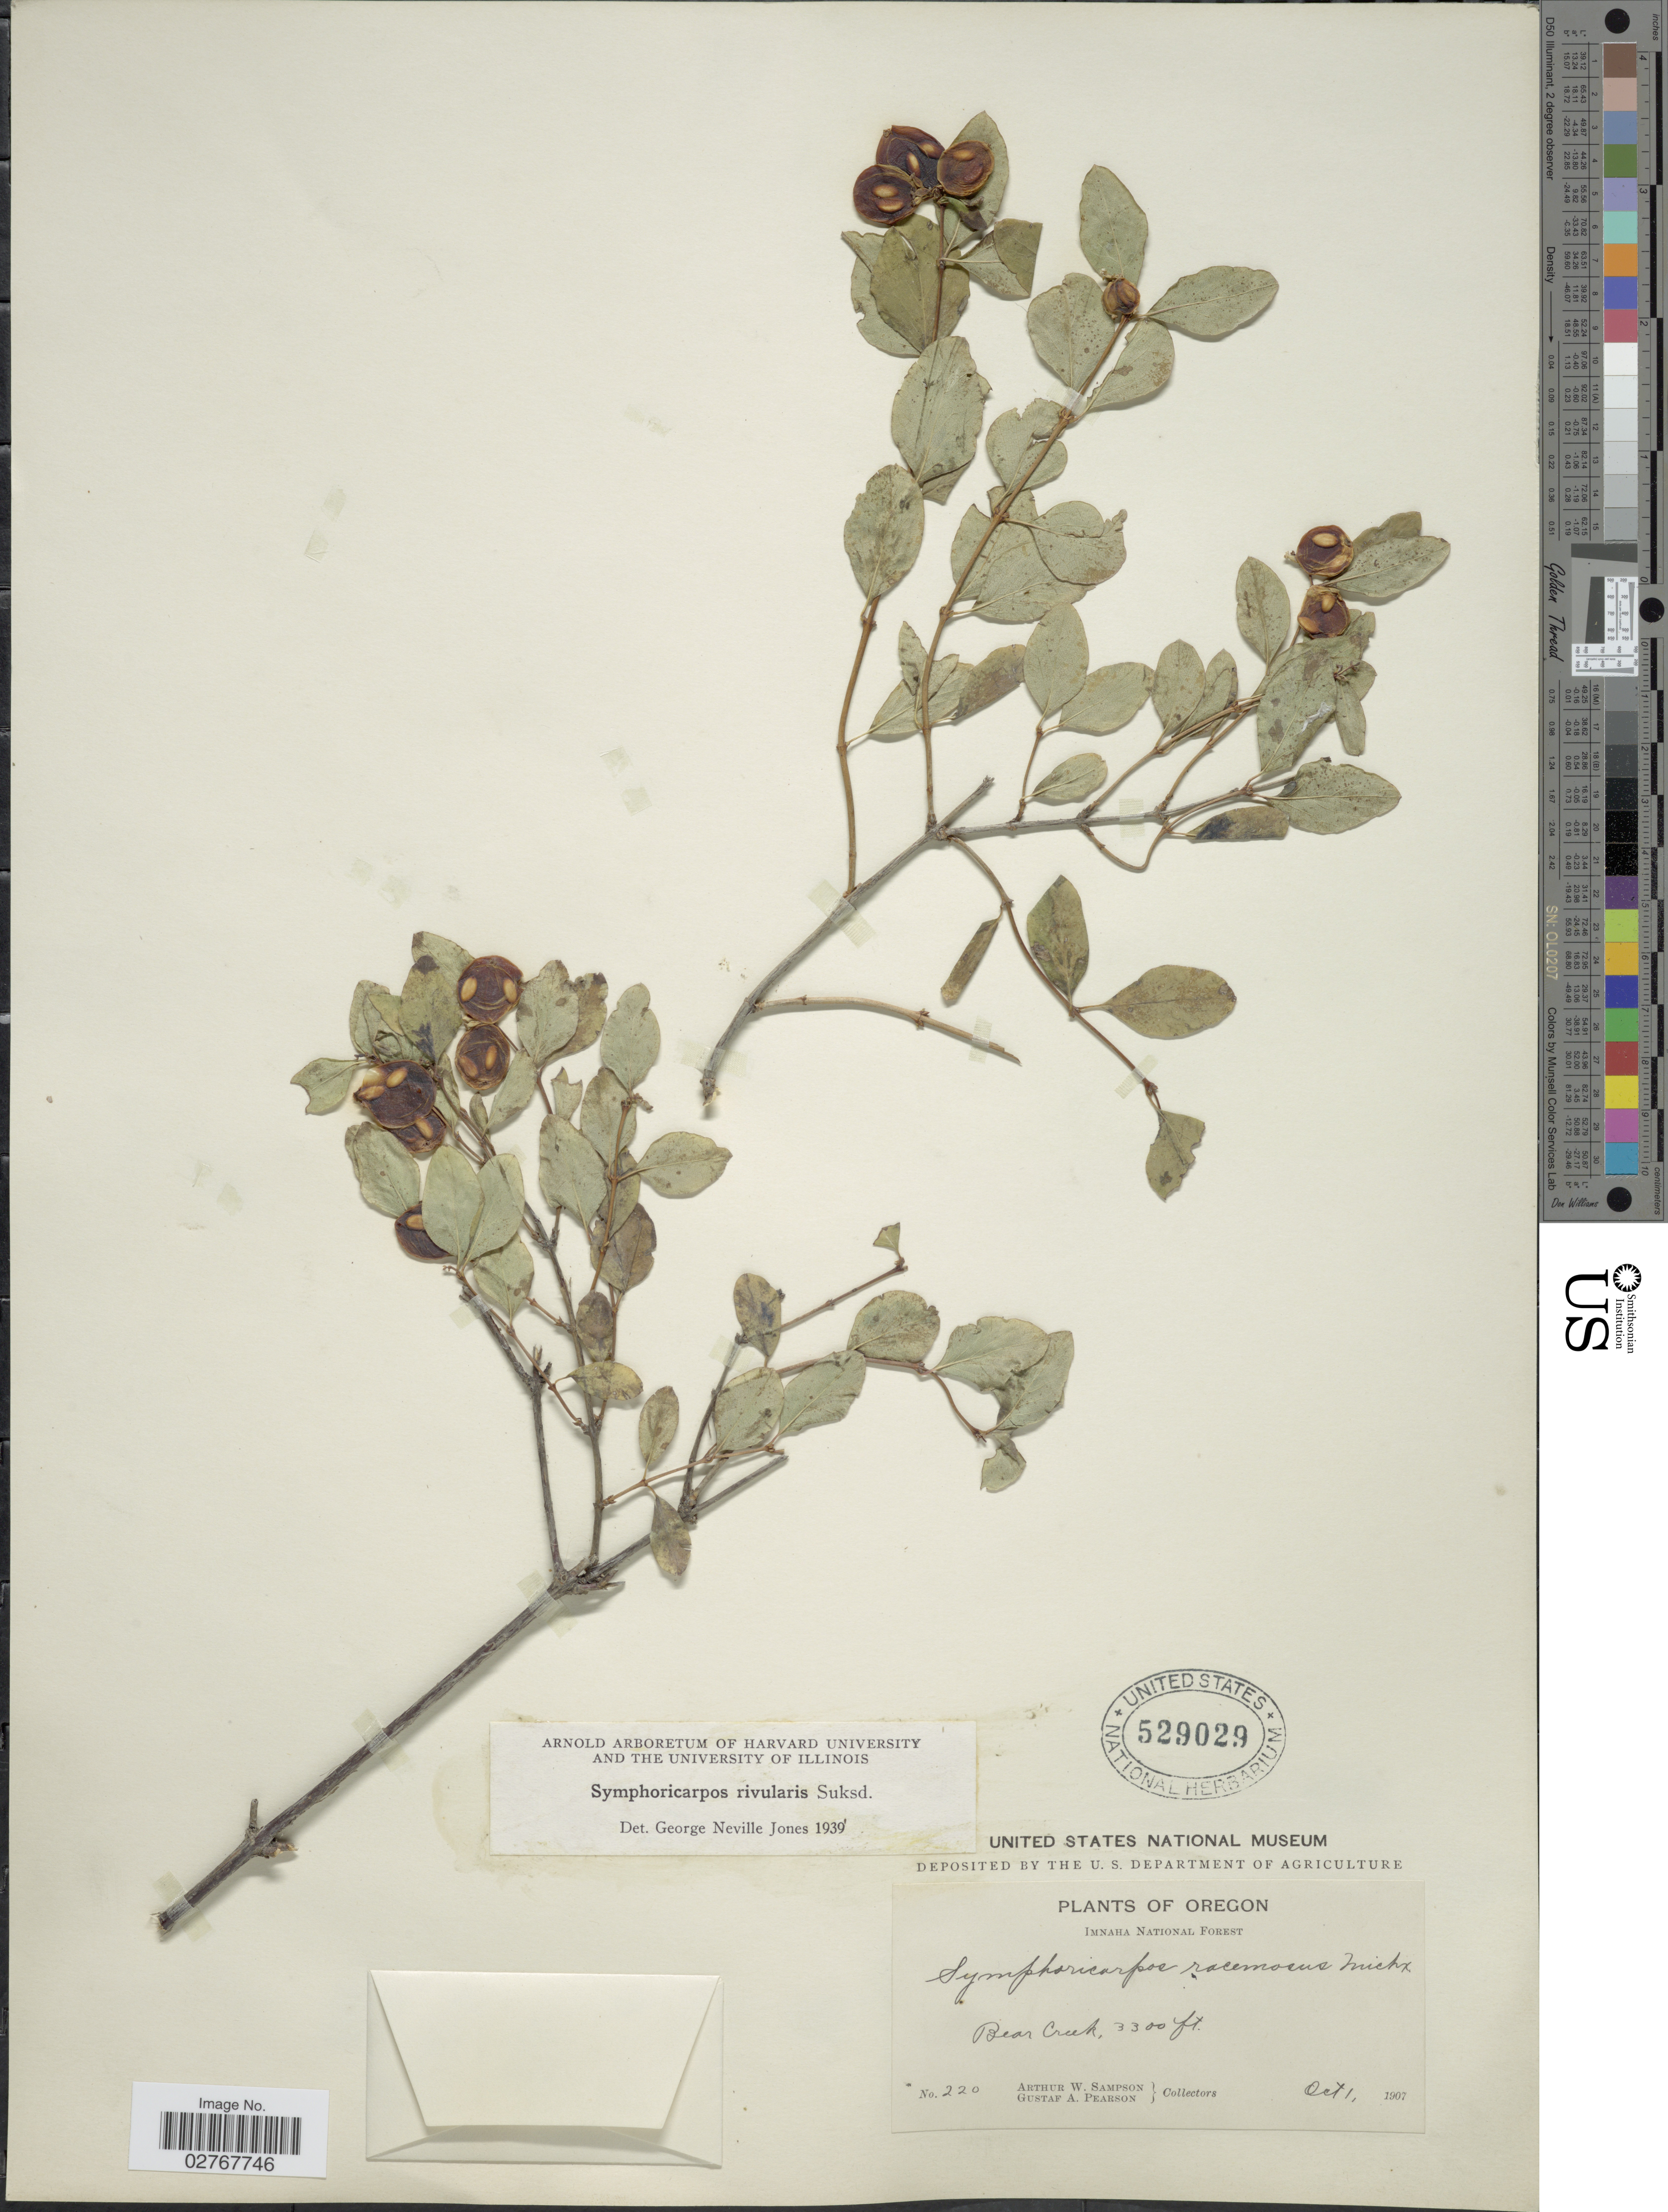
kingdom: Plantae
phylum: Tracheophyta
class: Magnoliopsida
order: Dipsacales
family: Caprifoliaceae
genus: Symphoricarpos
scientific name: Symphoricarpos rivularis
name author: Suksd.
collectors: A. Sampson & G. Pearson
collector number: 220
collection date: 1907-10-01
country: United States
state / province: Oregon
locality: Imnaha National Forest. Bear Creek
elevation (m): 1006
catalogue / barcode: US 529029